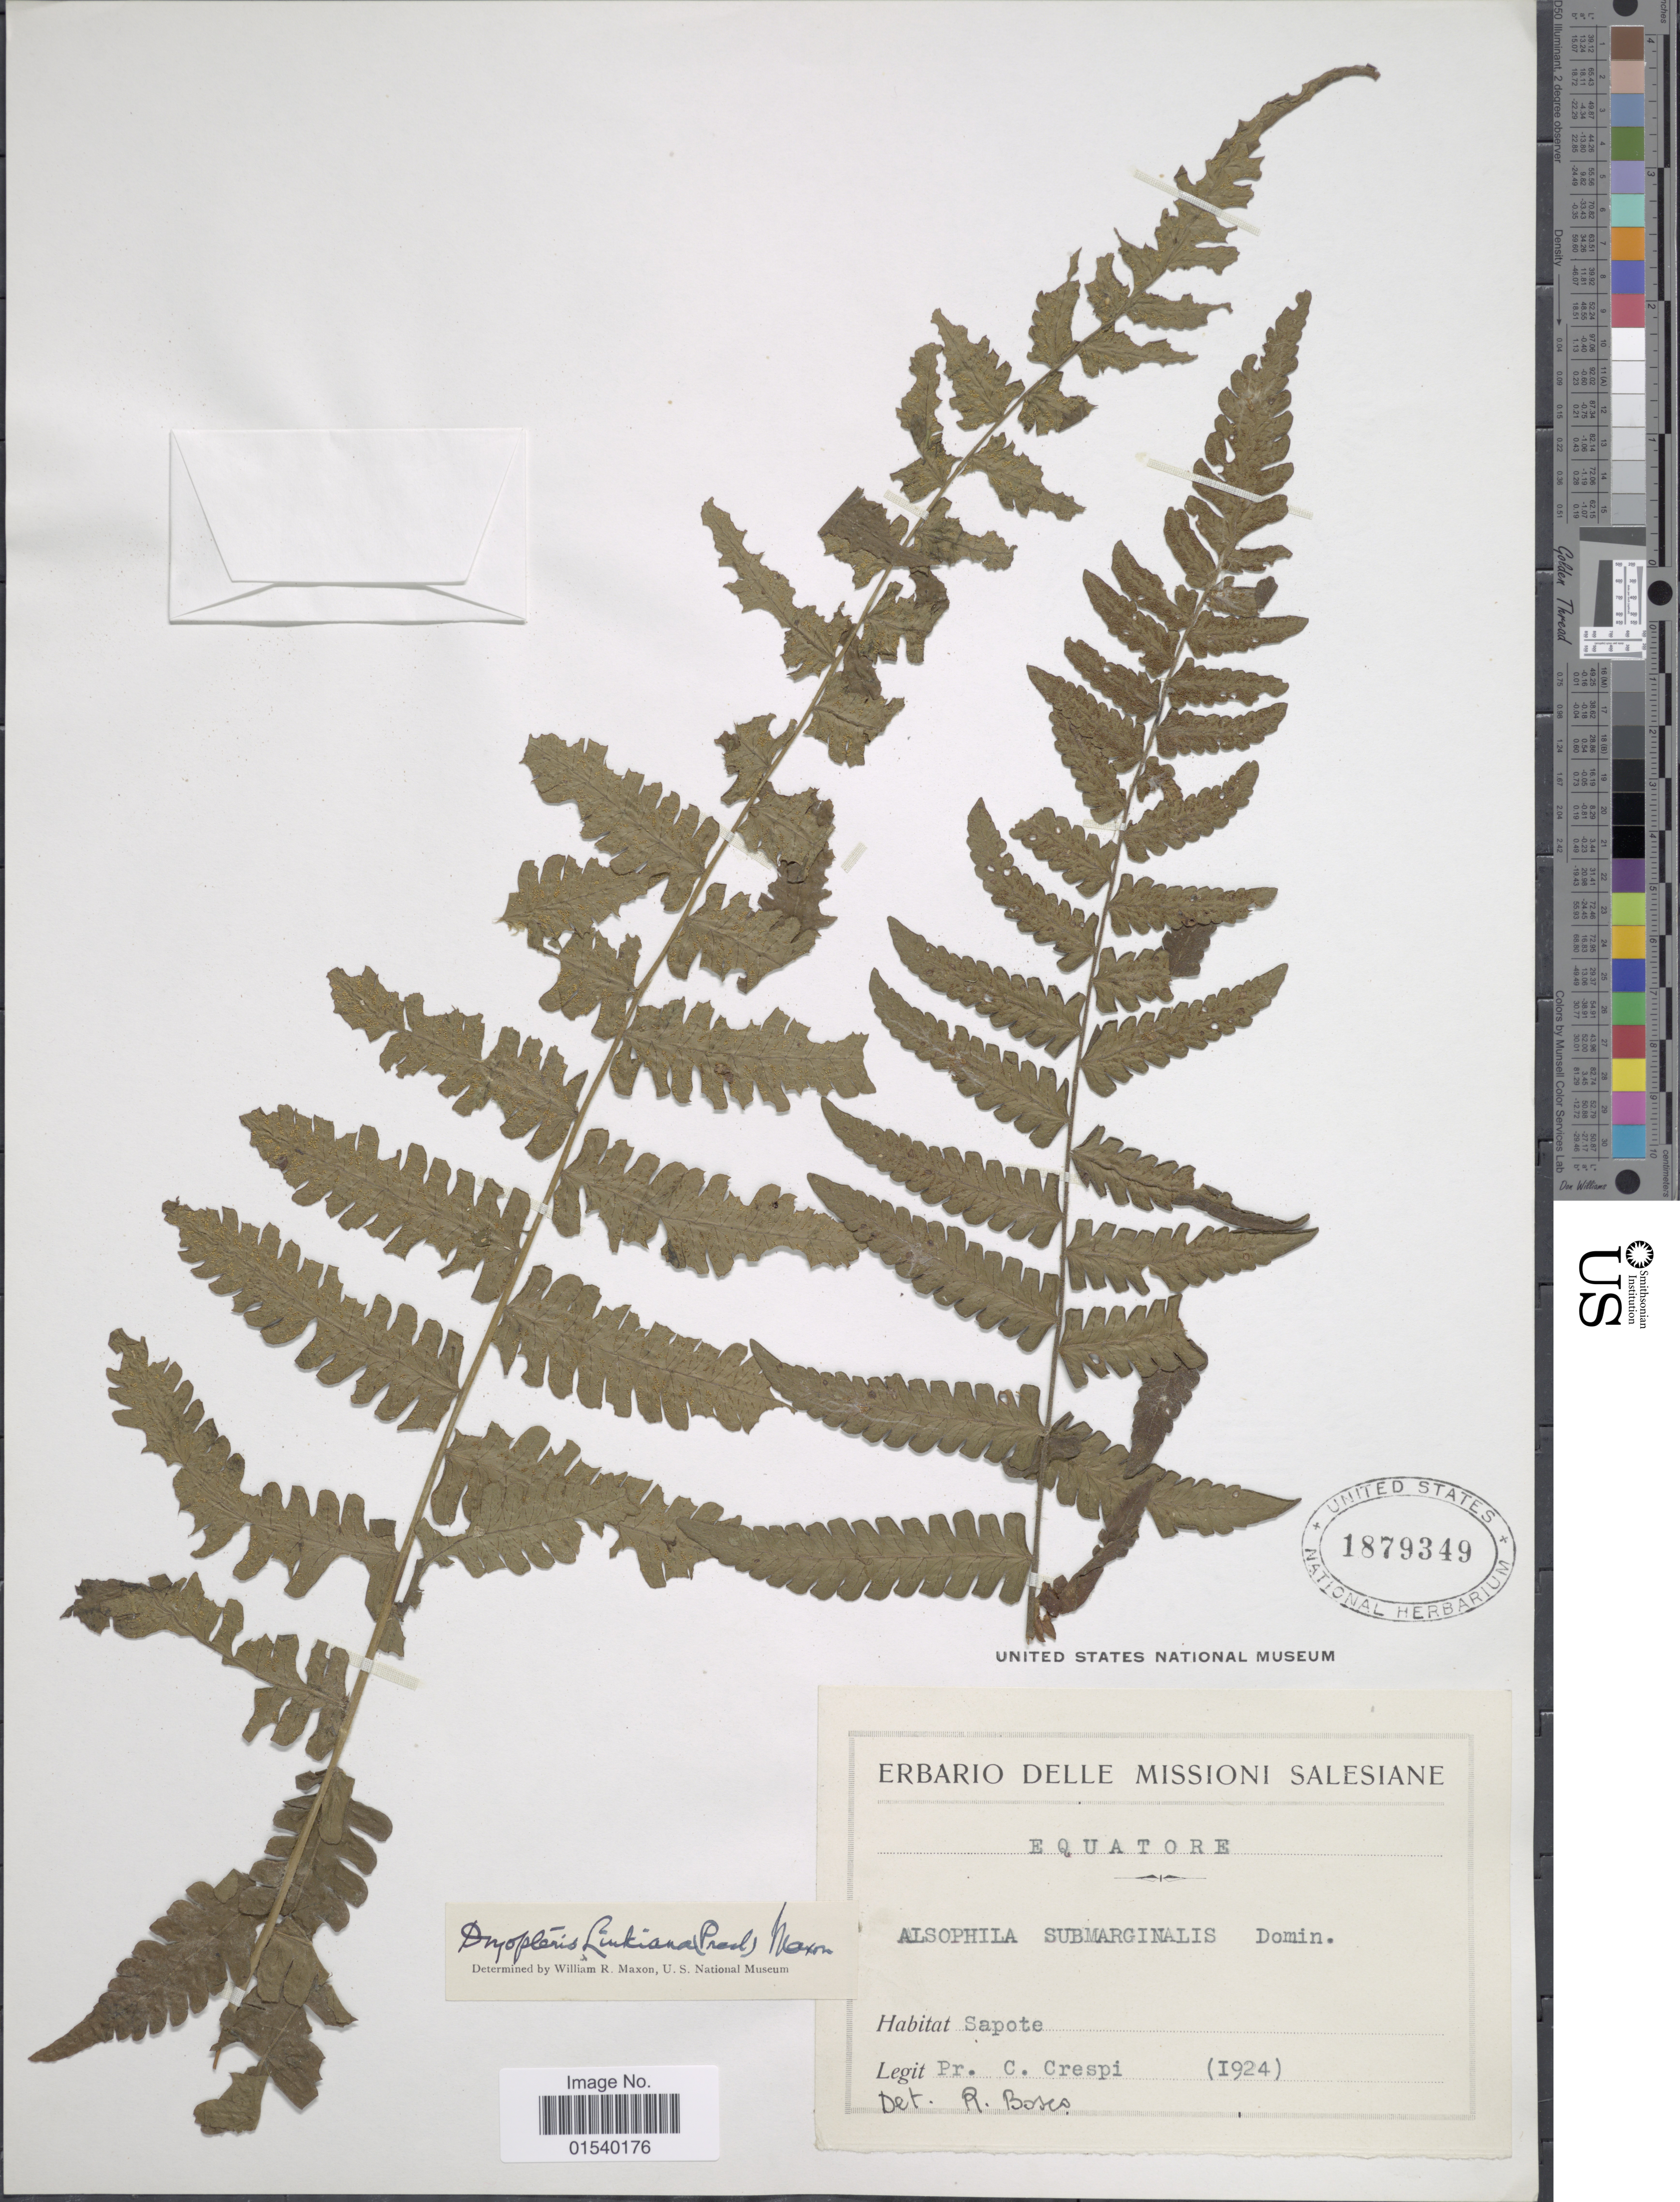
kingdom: Plantae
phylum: Tracheophyta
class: Polypodiopsida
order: Polypodiales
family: Thelypteridaceae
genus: Amauropelta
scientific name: Amauropelta linkiana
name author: (C. Presl) Pic. Serm.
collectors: C. Crespi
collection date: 1924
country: Ecuador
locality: Sapote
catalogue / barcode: US 1879349